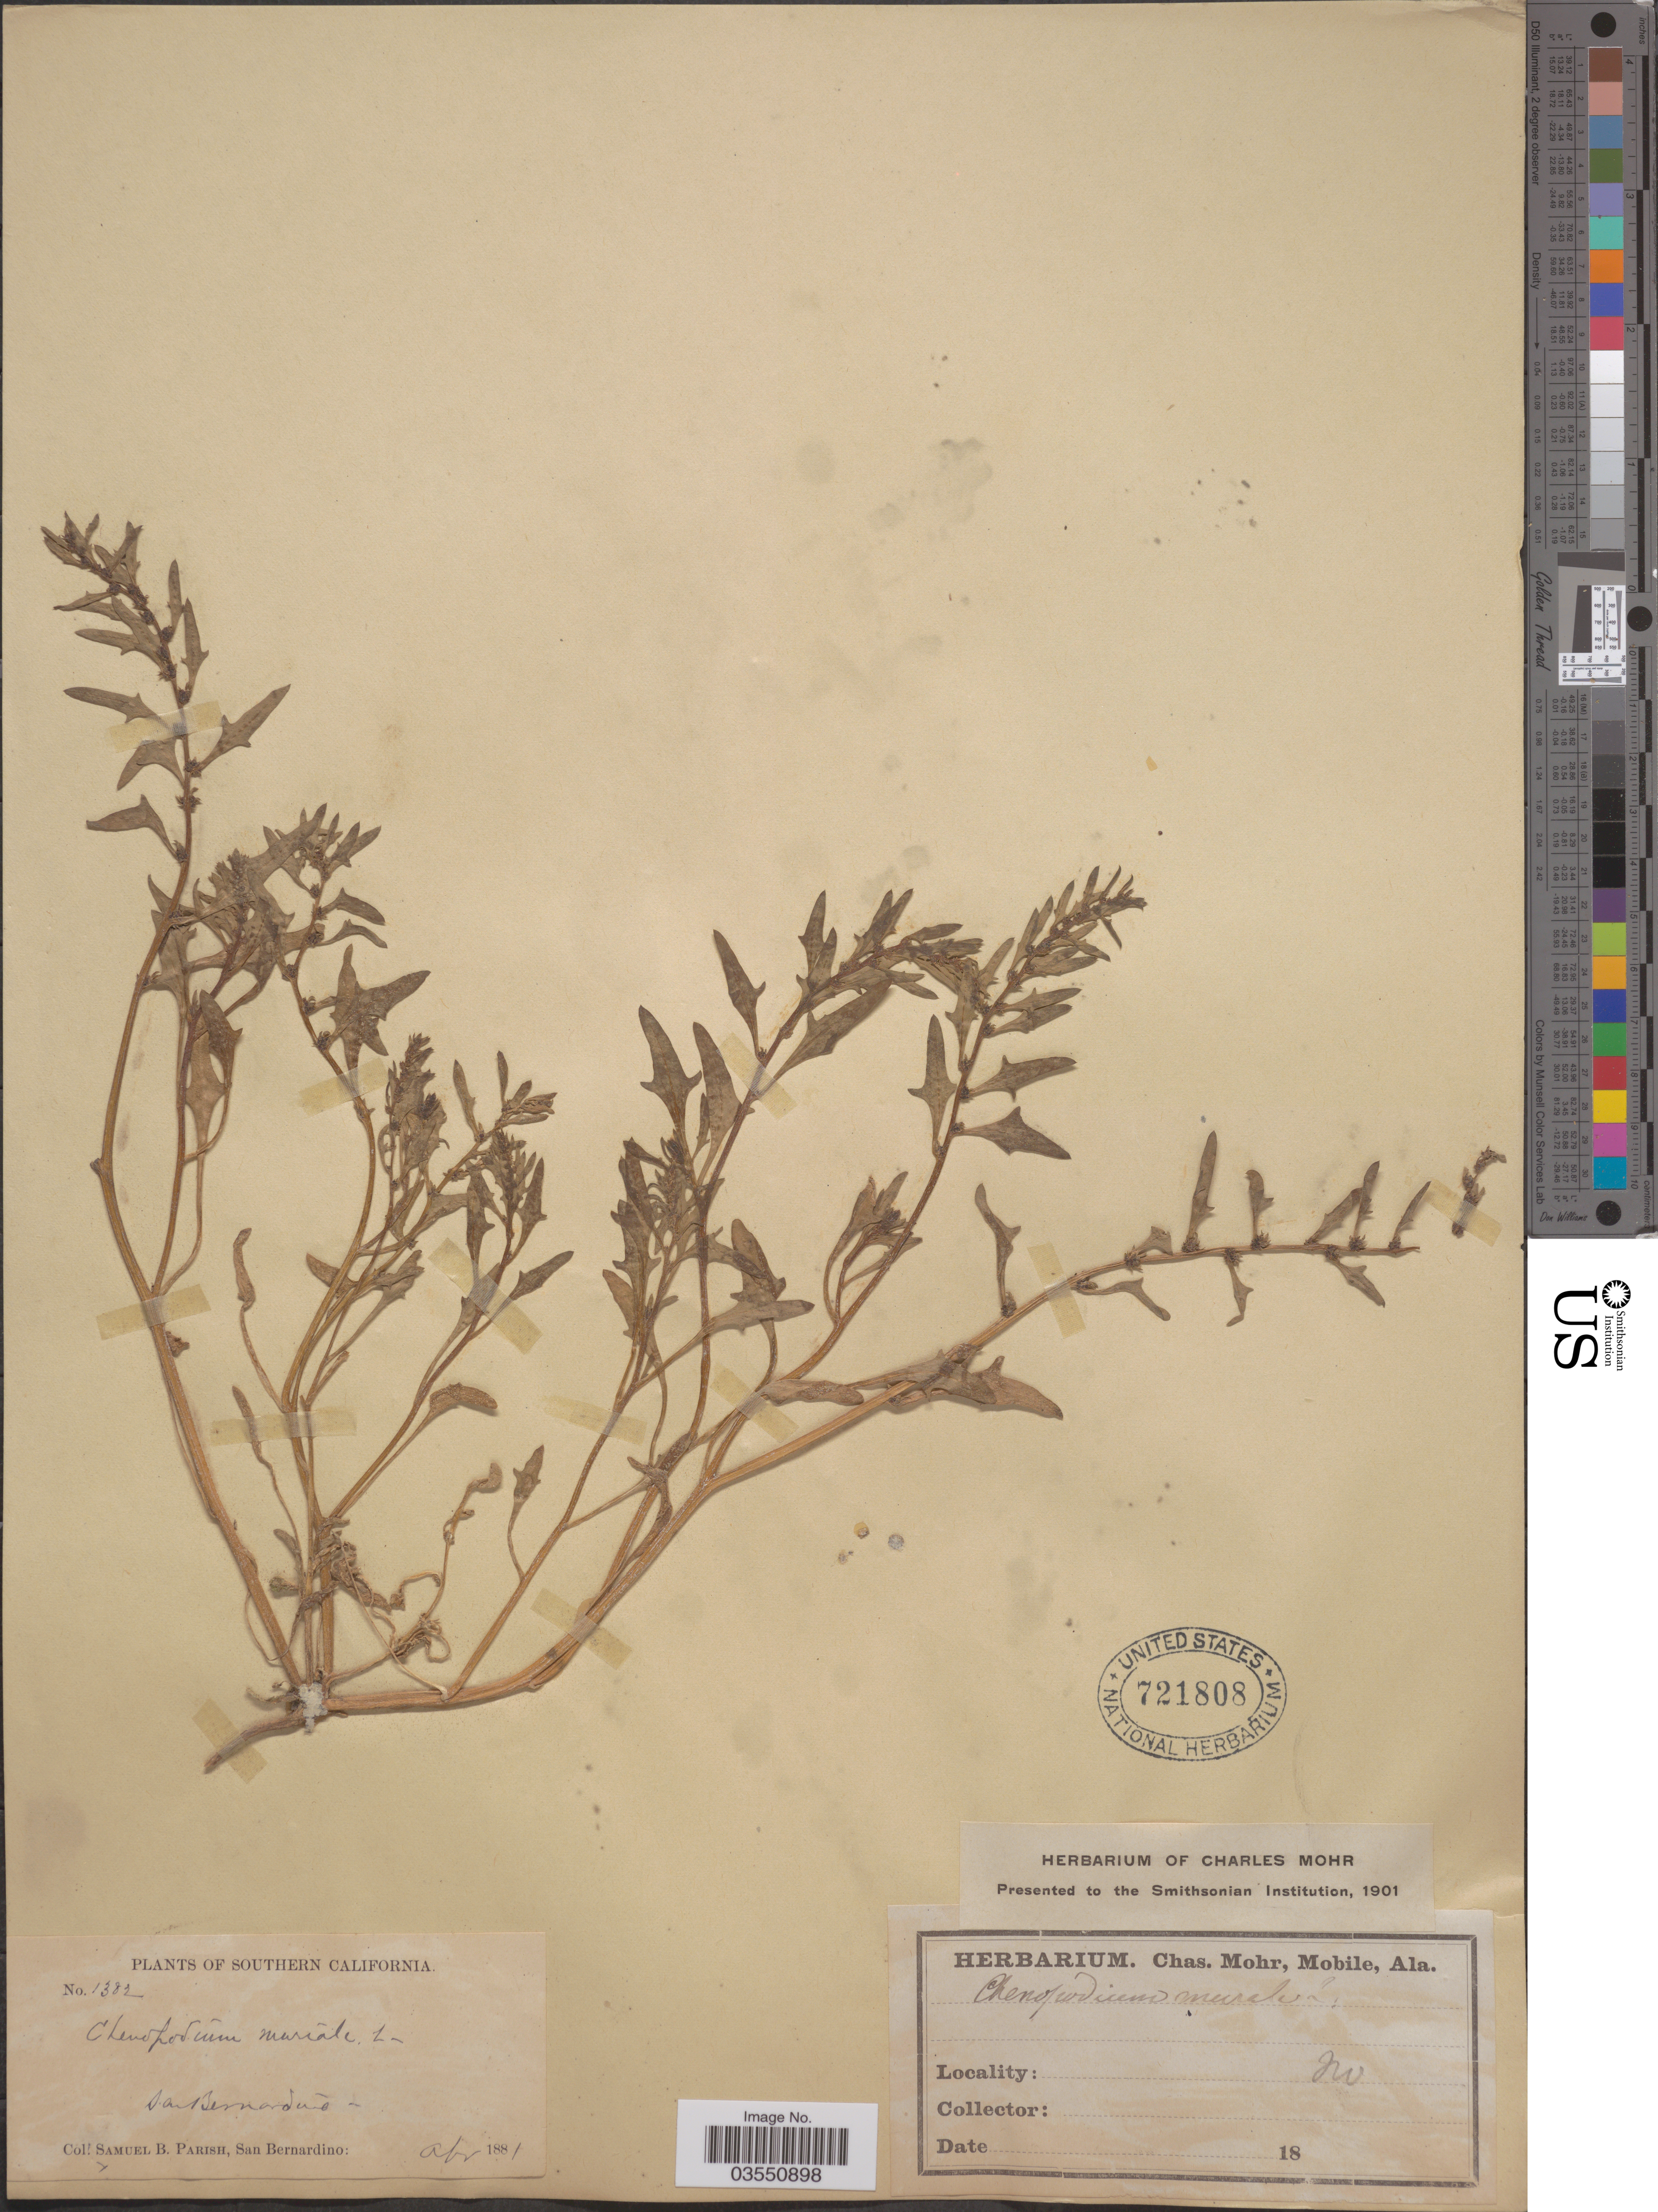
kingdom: Plantae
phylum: Tracheophyta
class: Magnoliopsida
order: Caryophyllales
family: Amaranthaceae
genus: Blitum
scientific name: Blitum nuttallianum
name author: Schult.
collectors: S. B. Parish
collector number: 1382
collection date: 1881-04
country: United States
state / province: California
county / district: San Bernardino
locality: Southern California. San Bernardino.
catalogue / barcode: US 721808